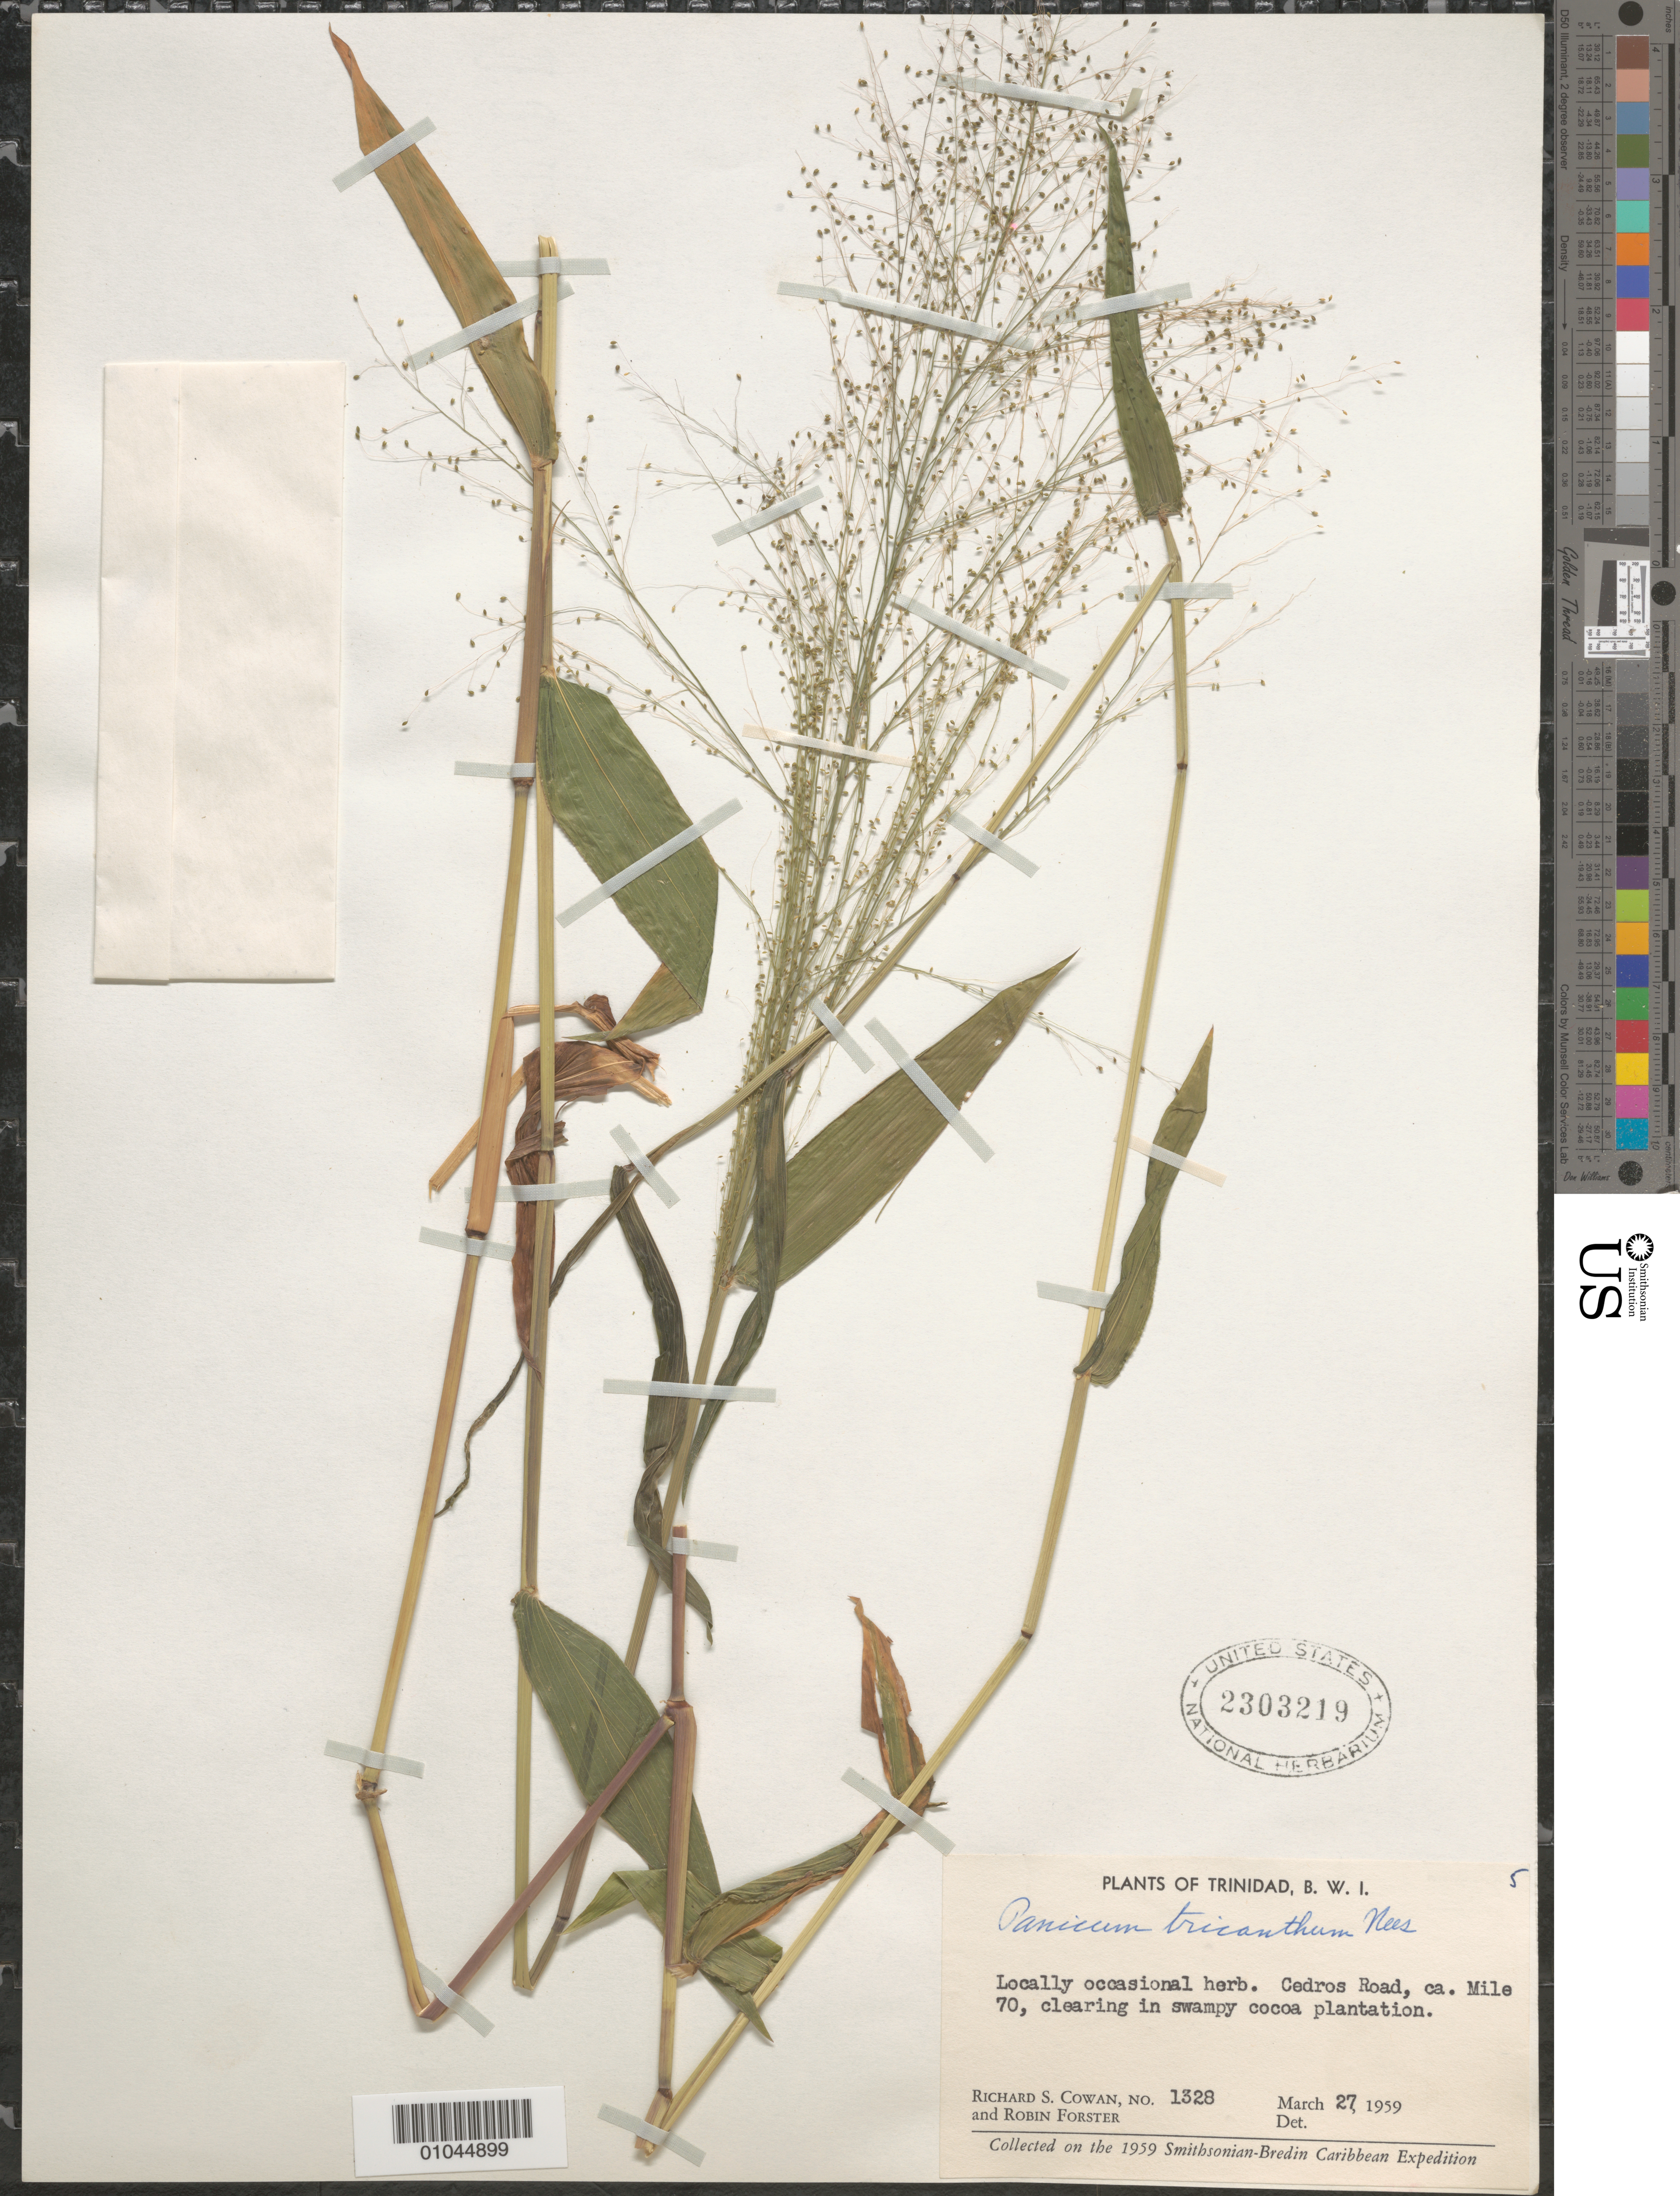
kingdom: Plantae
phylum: Tracheophyta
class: Liliopsida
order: Poales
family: Poaceae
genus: Panicum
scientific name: Panicum trichanthum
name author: Nees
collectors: R. S. Cowan & R. Forster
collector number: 1328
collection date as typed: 27 Mar 1959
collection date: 1959-03-27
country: Trinidad and Tobago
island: Trinidad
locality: Cedros Road, ca. mile 70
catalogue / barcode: US 2303219